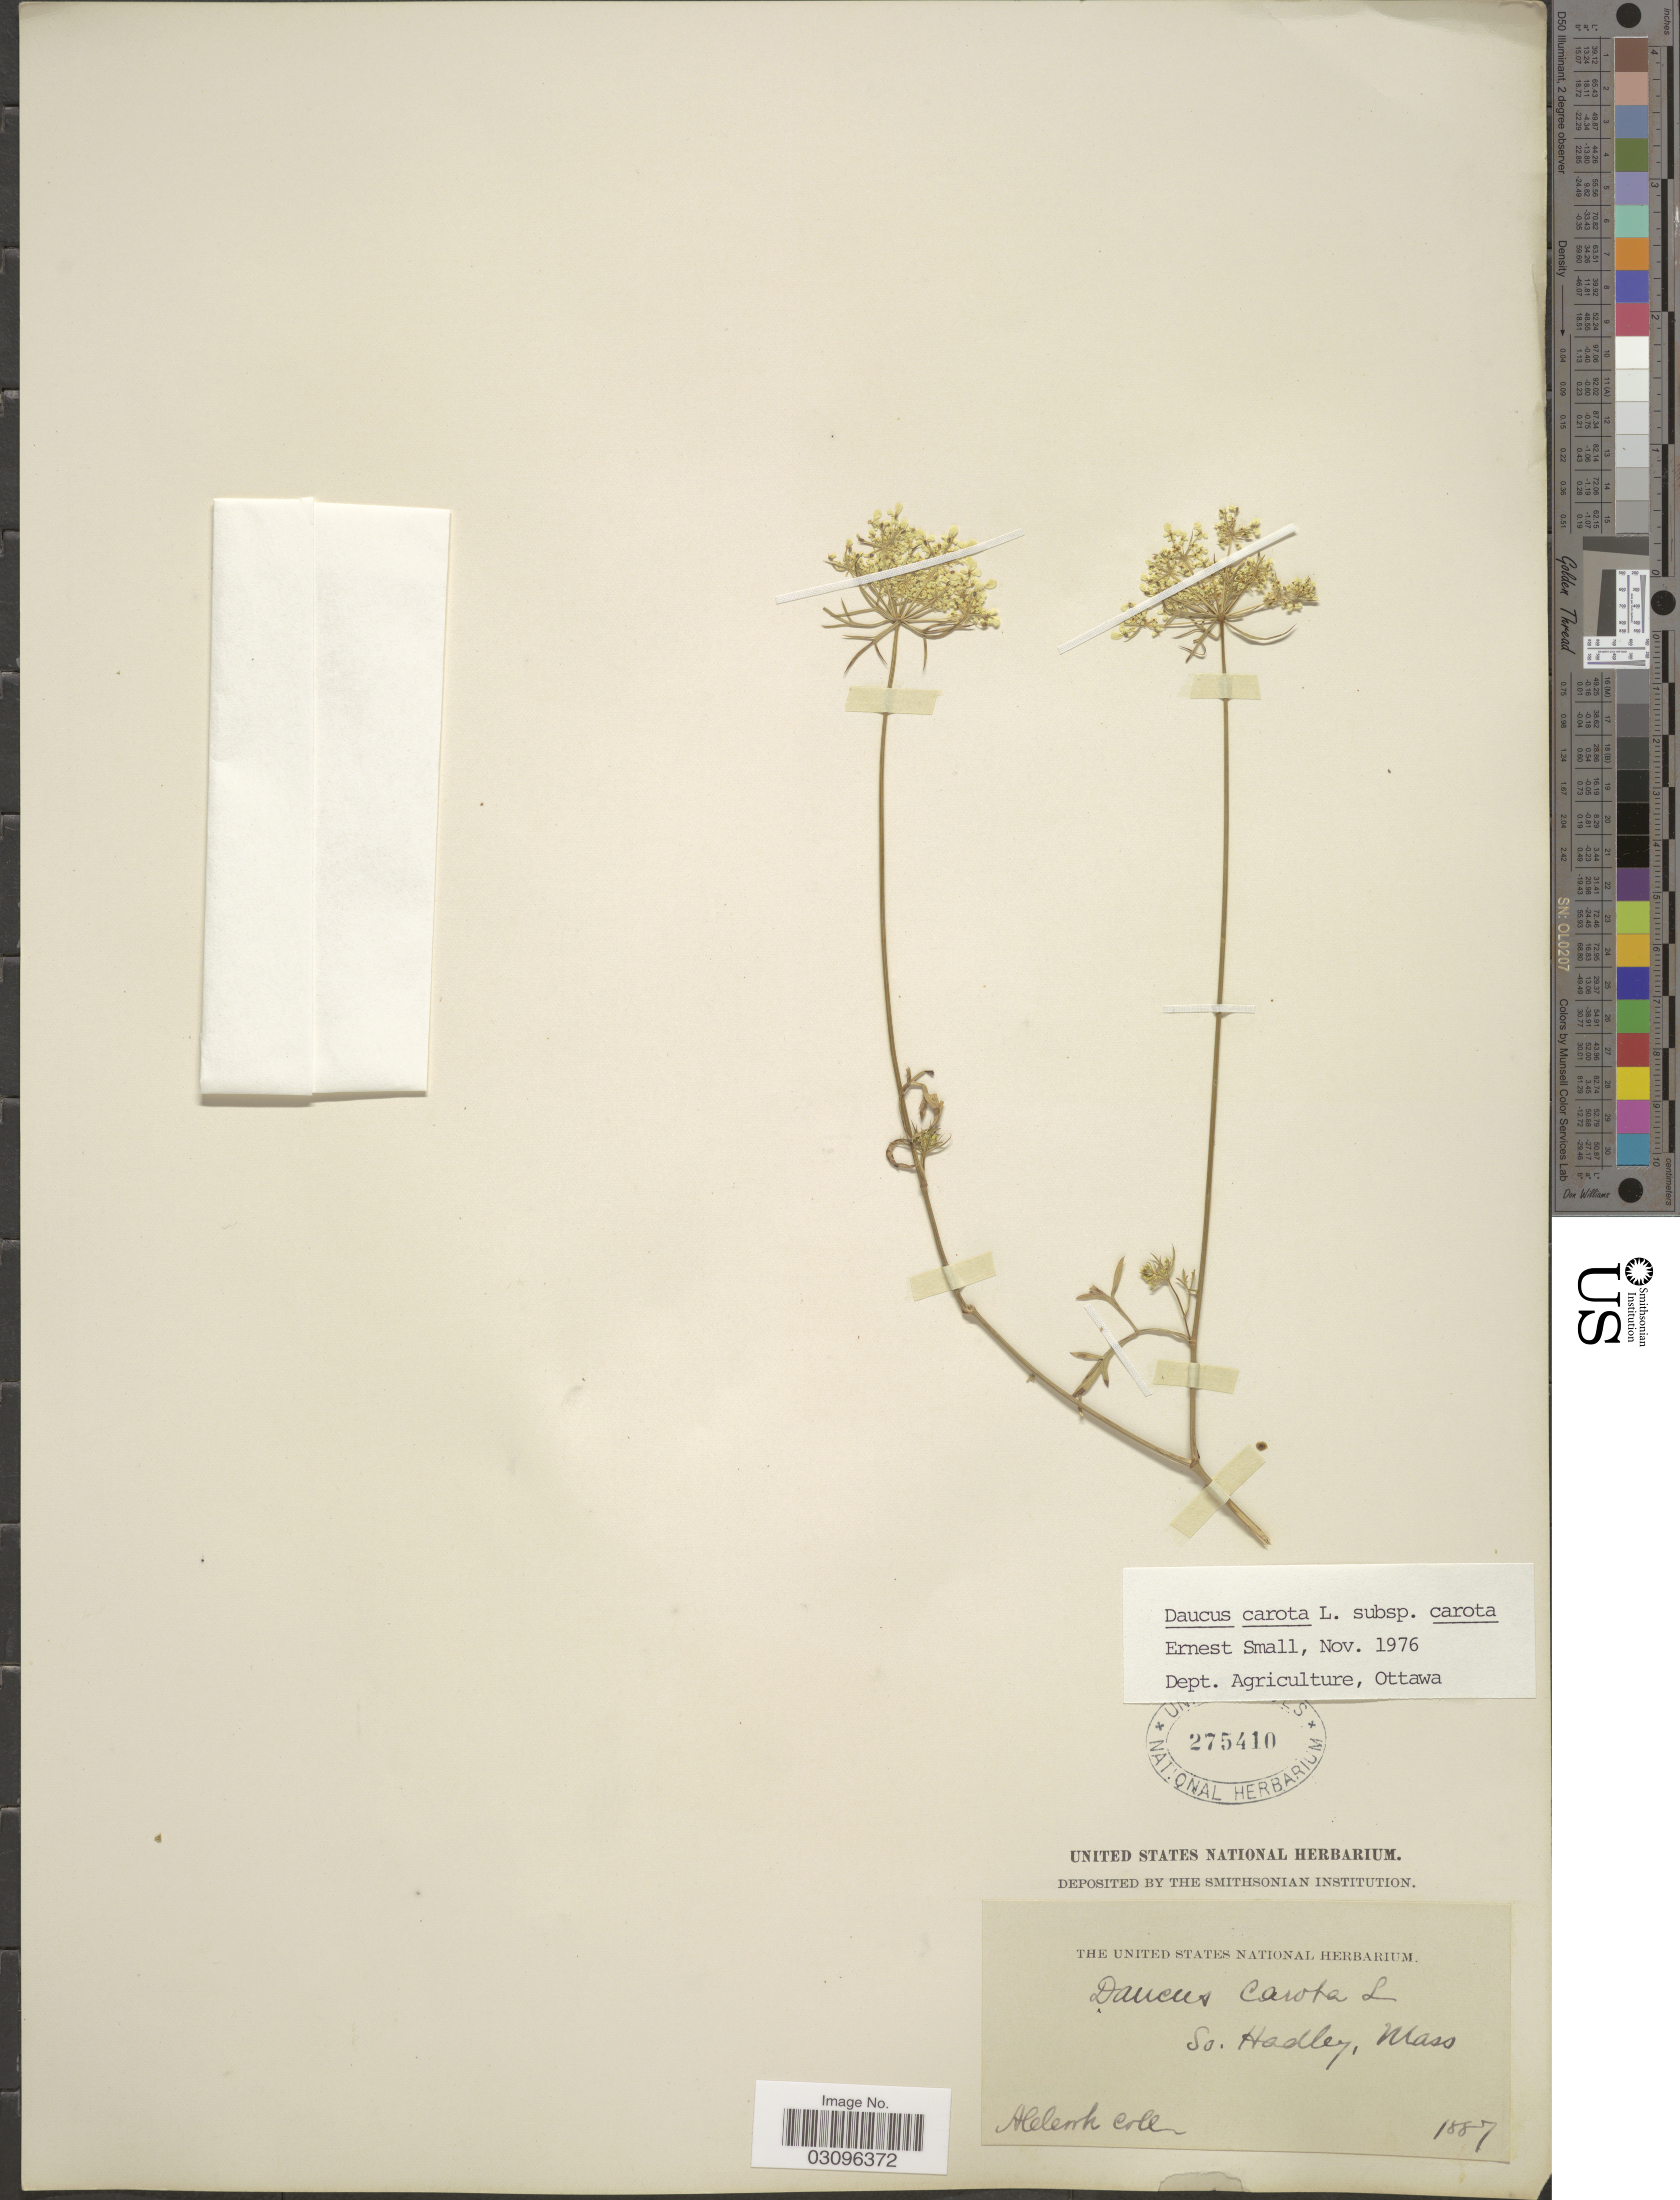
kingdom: Plantae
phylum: Tracheophyta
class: Magnoliopsida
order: Apiales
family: Apiaceae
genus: Daucus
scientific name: Daucus carota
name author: L.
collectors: A. Cook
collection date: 1887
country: United States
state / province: Massachusetts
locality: So. Hadley, Mass.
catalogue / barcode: US 275410